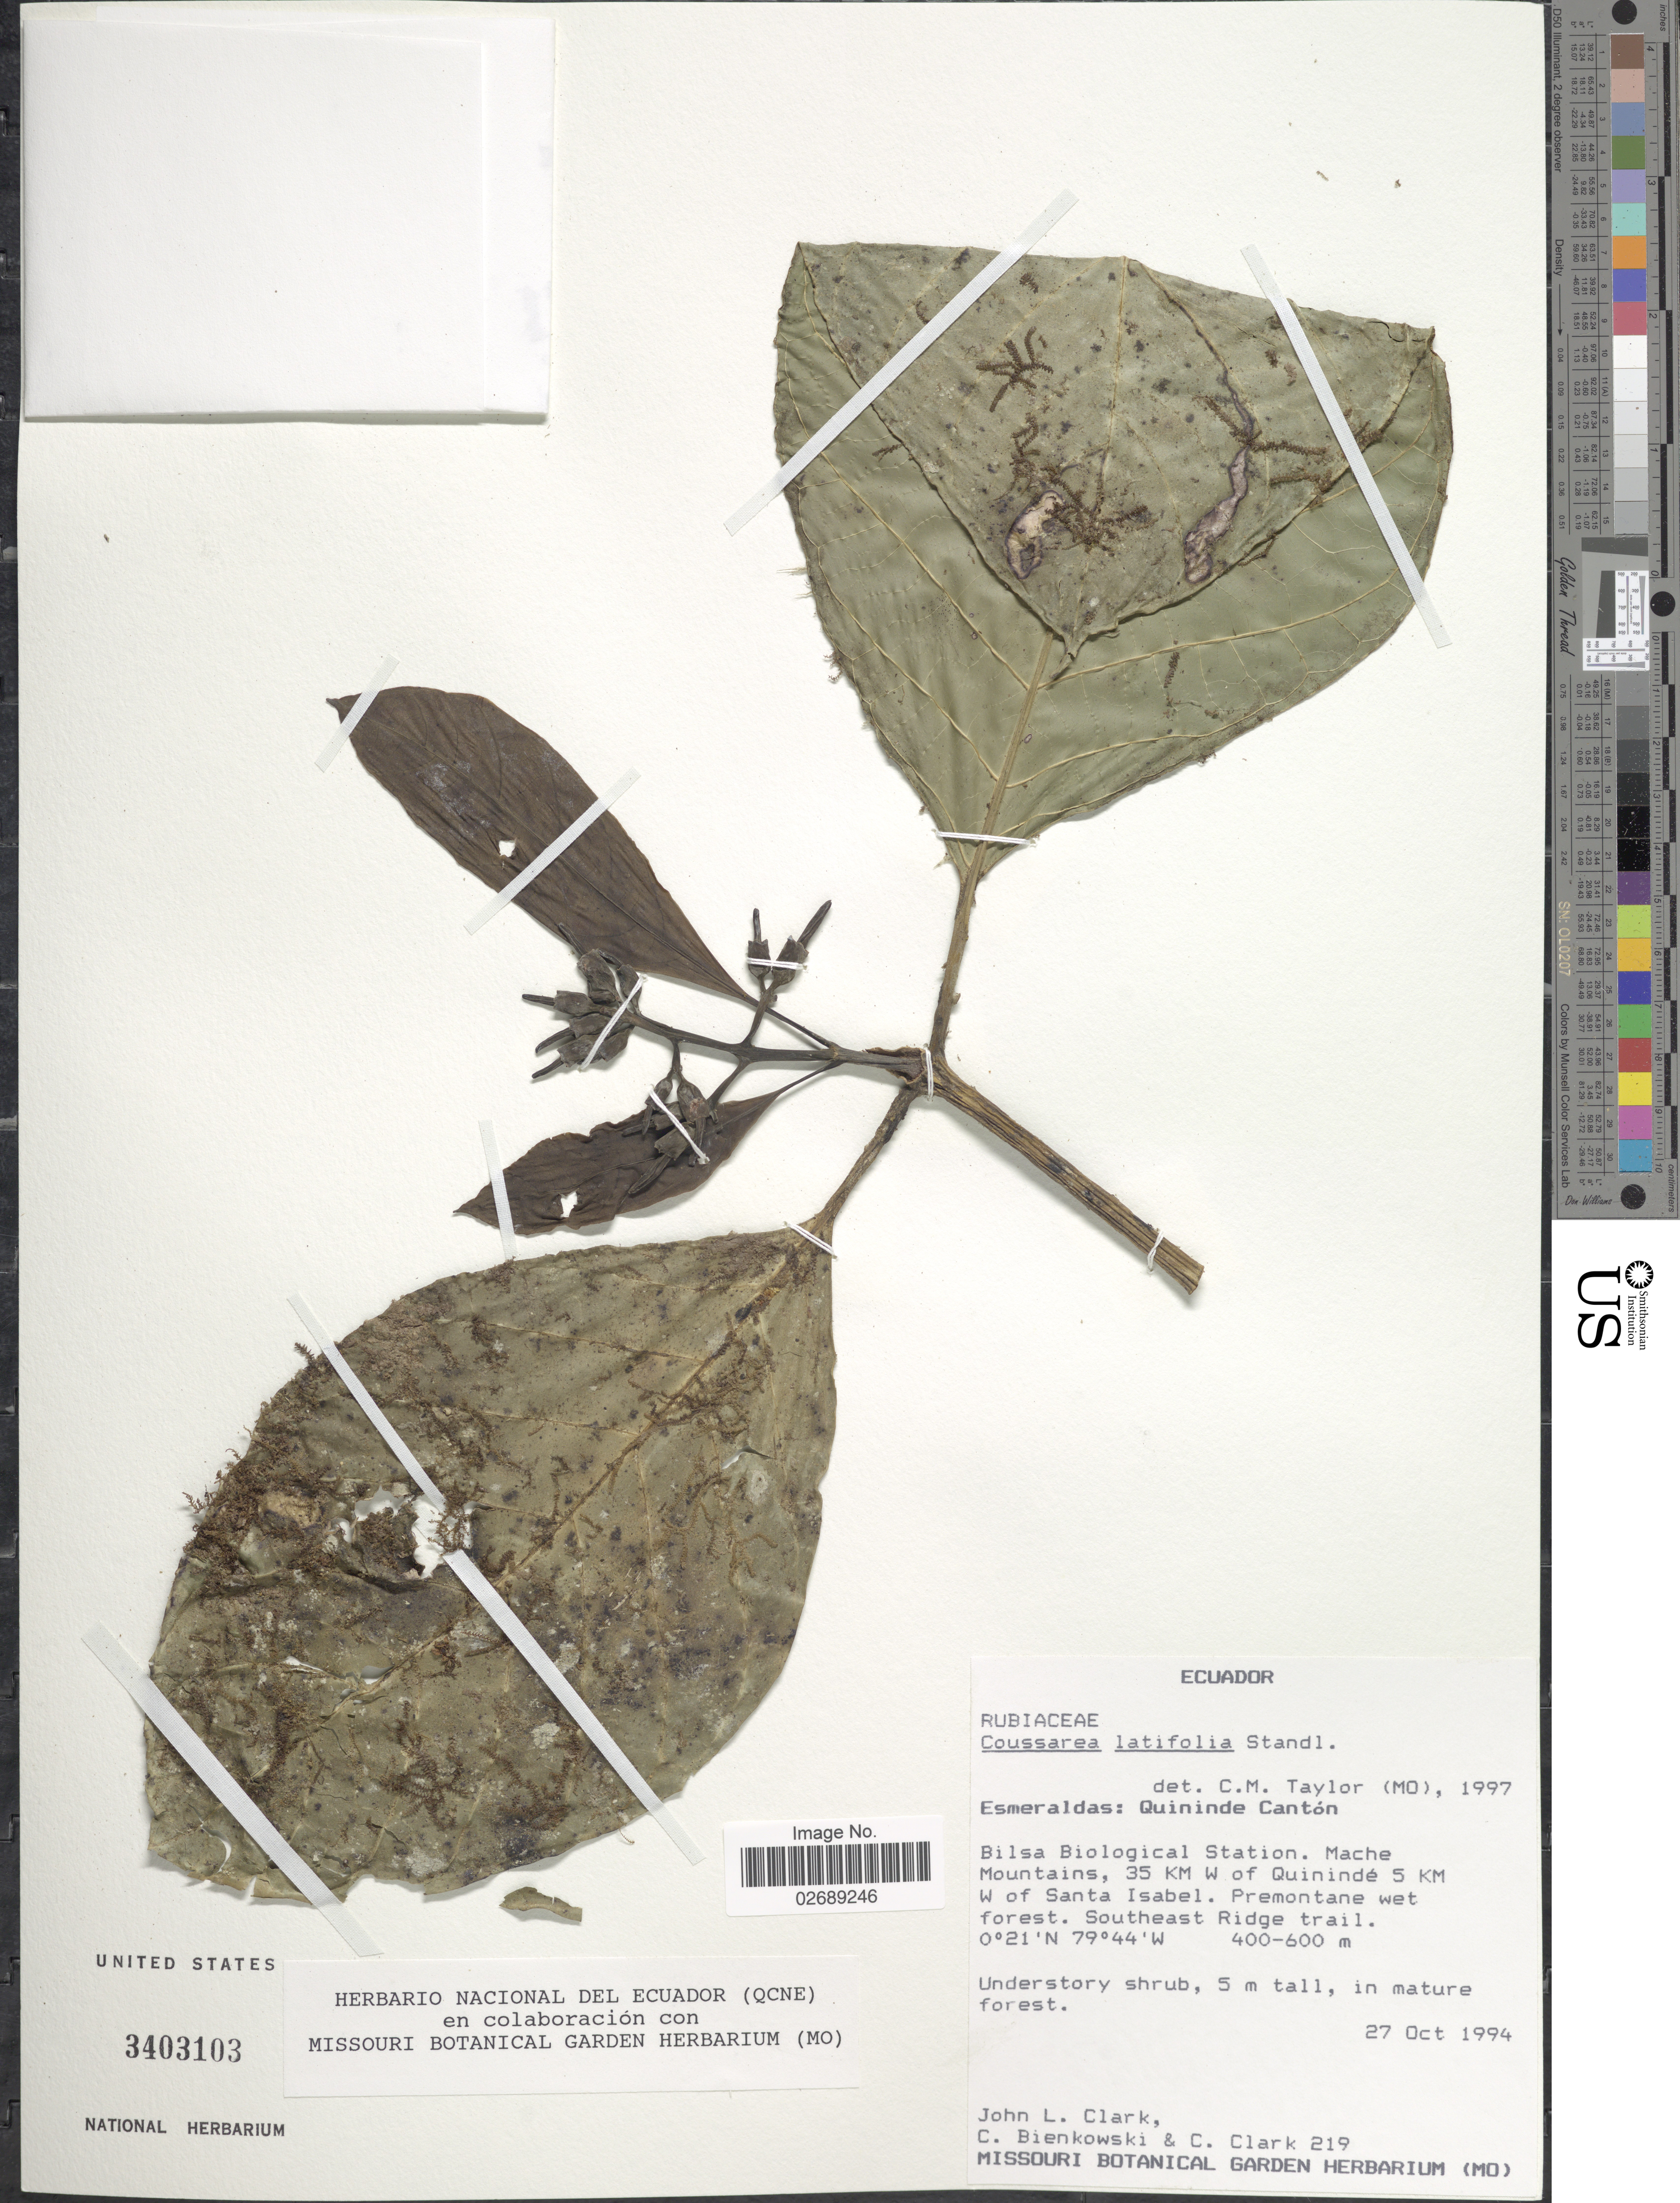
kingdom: Plantae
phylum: Tracheophyta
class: Magnoliopsida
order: Gentianales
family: Rubiaceae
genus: Coussarea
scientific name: Coussarea latifolia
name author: Standl.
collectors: J. L. Clark, C. Bienkowski & C. Clark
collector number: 219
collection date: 1994-10-27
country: Ecuador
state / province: Esmeraldas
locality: Quininde Canton, Bilsa Biological Station. Mache Mountains, 35 KM W of Quininde 5 km W of Santa Isabel. Premontane wet forest. Southeast Ridge trail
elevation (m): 400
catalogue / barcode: US 3403103